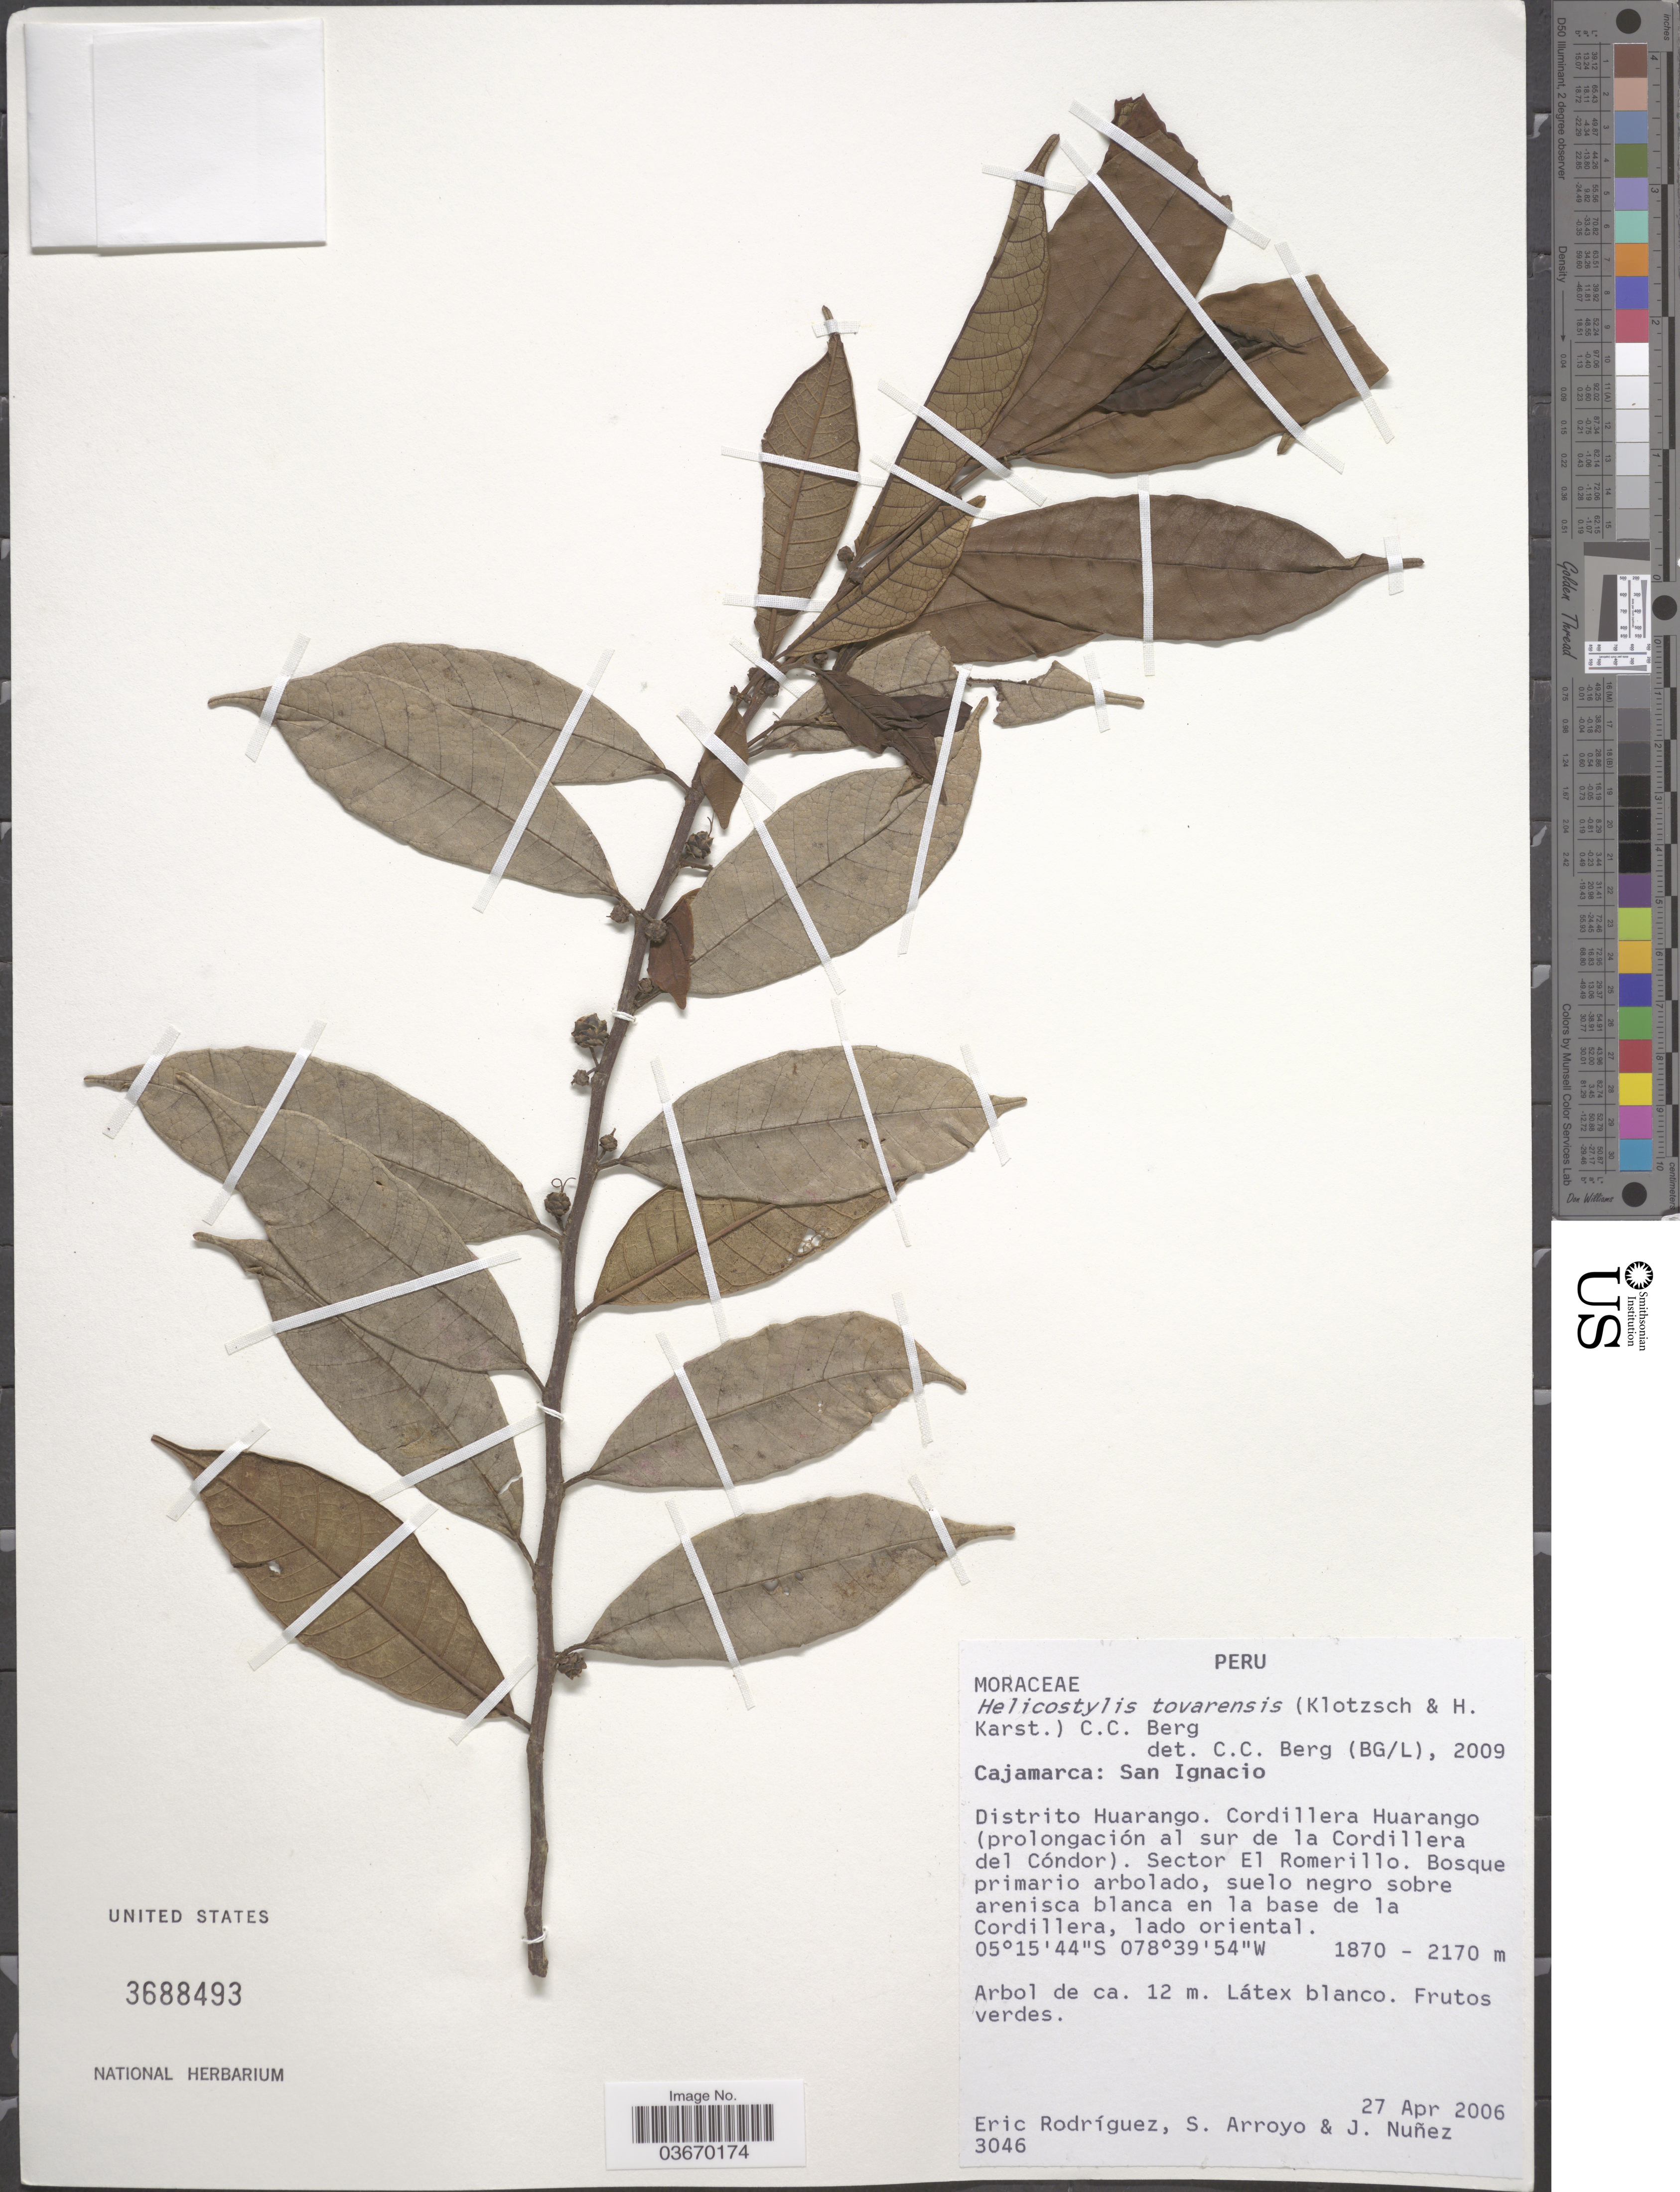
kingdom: Plantae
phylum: Tracheophyta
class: Magnoliopsida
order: Rosales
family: Moraceae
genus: Helicostylis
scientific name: Helicostylis tovarensis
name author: (Klotzsch & H. Karst.) C.C. Berg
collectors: E. Rodriguez, Arroyo, S. & J. Nunez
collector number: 3046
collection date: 2006-04-27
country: Peru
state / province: Cajamarca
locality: San Ignacio. Distrito Huarango. Cordillera Huarango (prolongación al sur de la Cordillera del Cóndor). Sector El Romerillo. Bosque primario arbolado, suelo negro sobre arenisca blanca en la base de la Cordillera, lado oriental.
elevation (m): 1870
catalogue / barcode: US 3688493